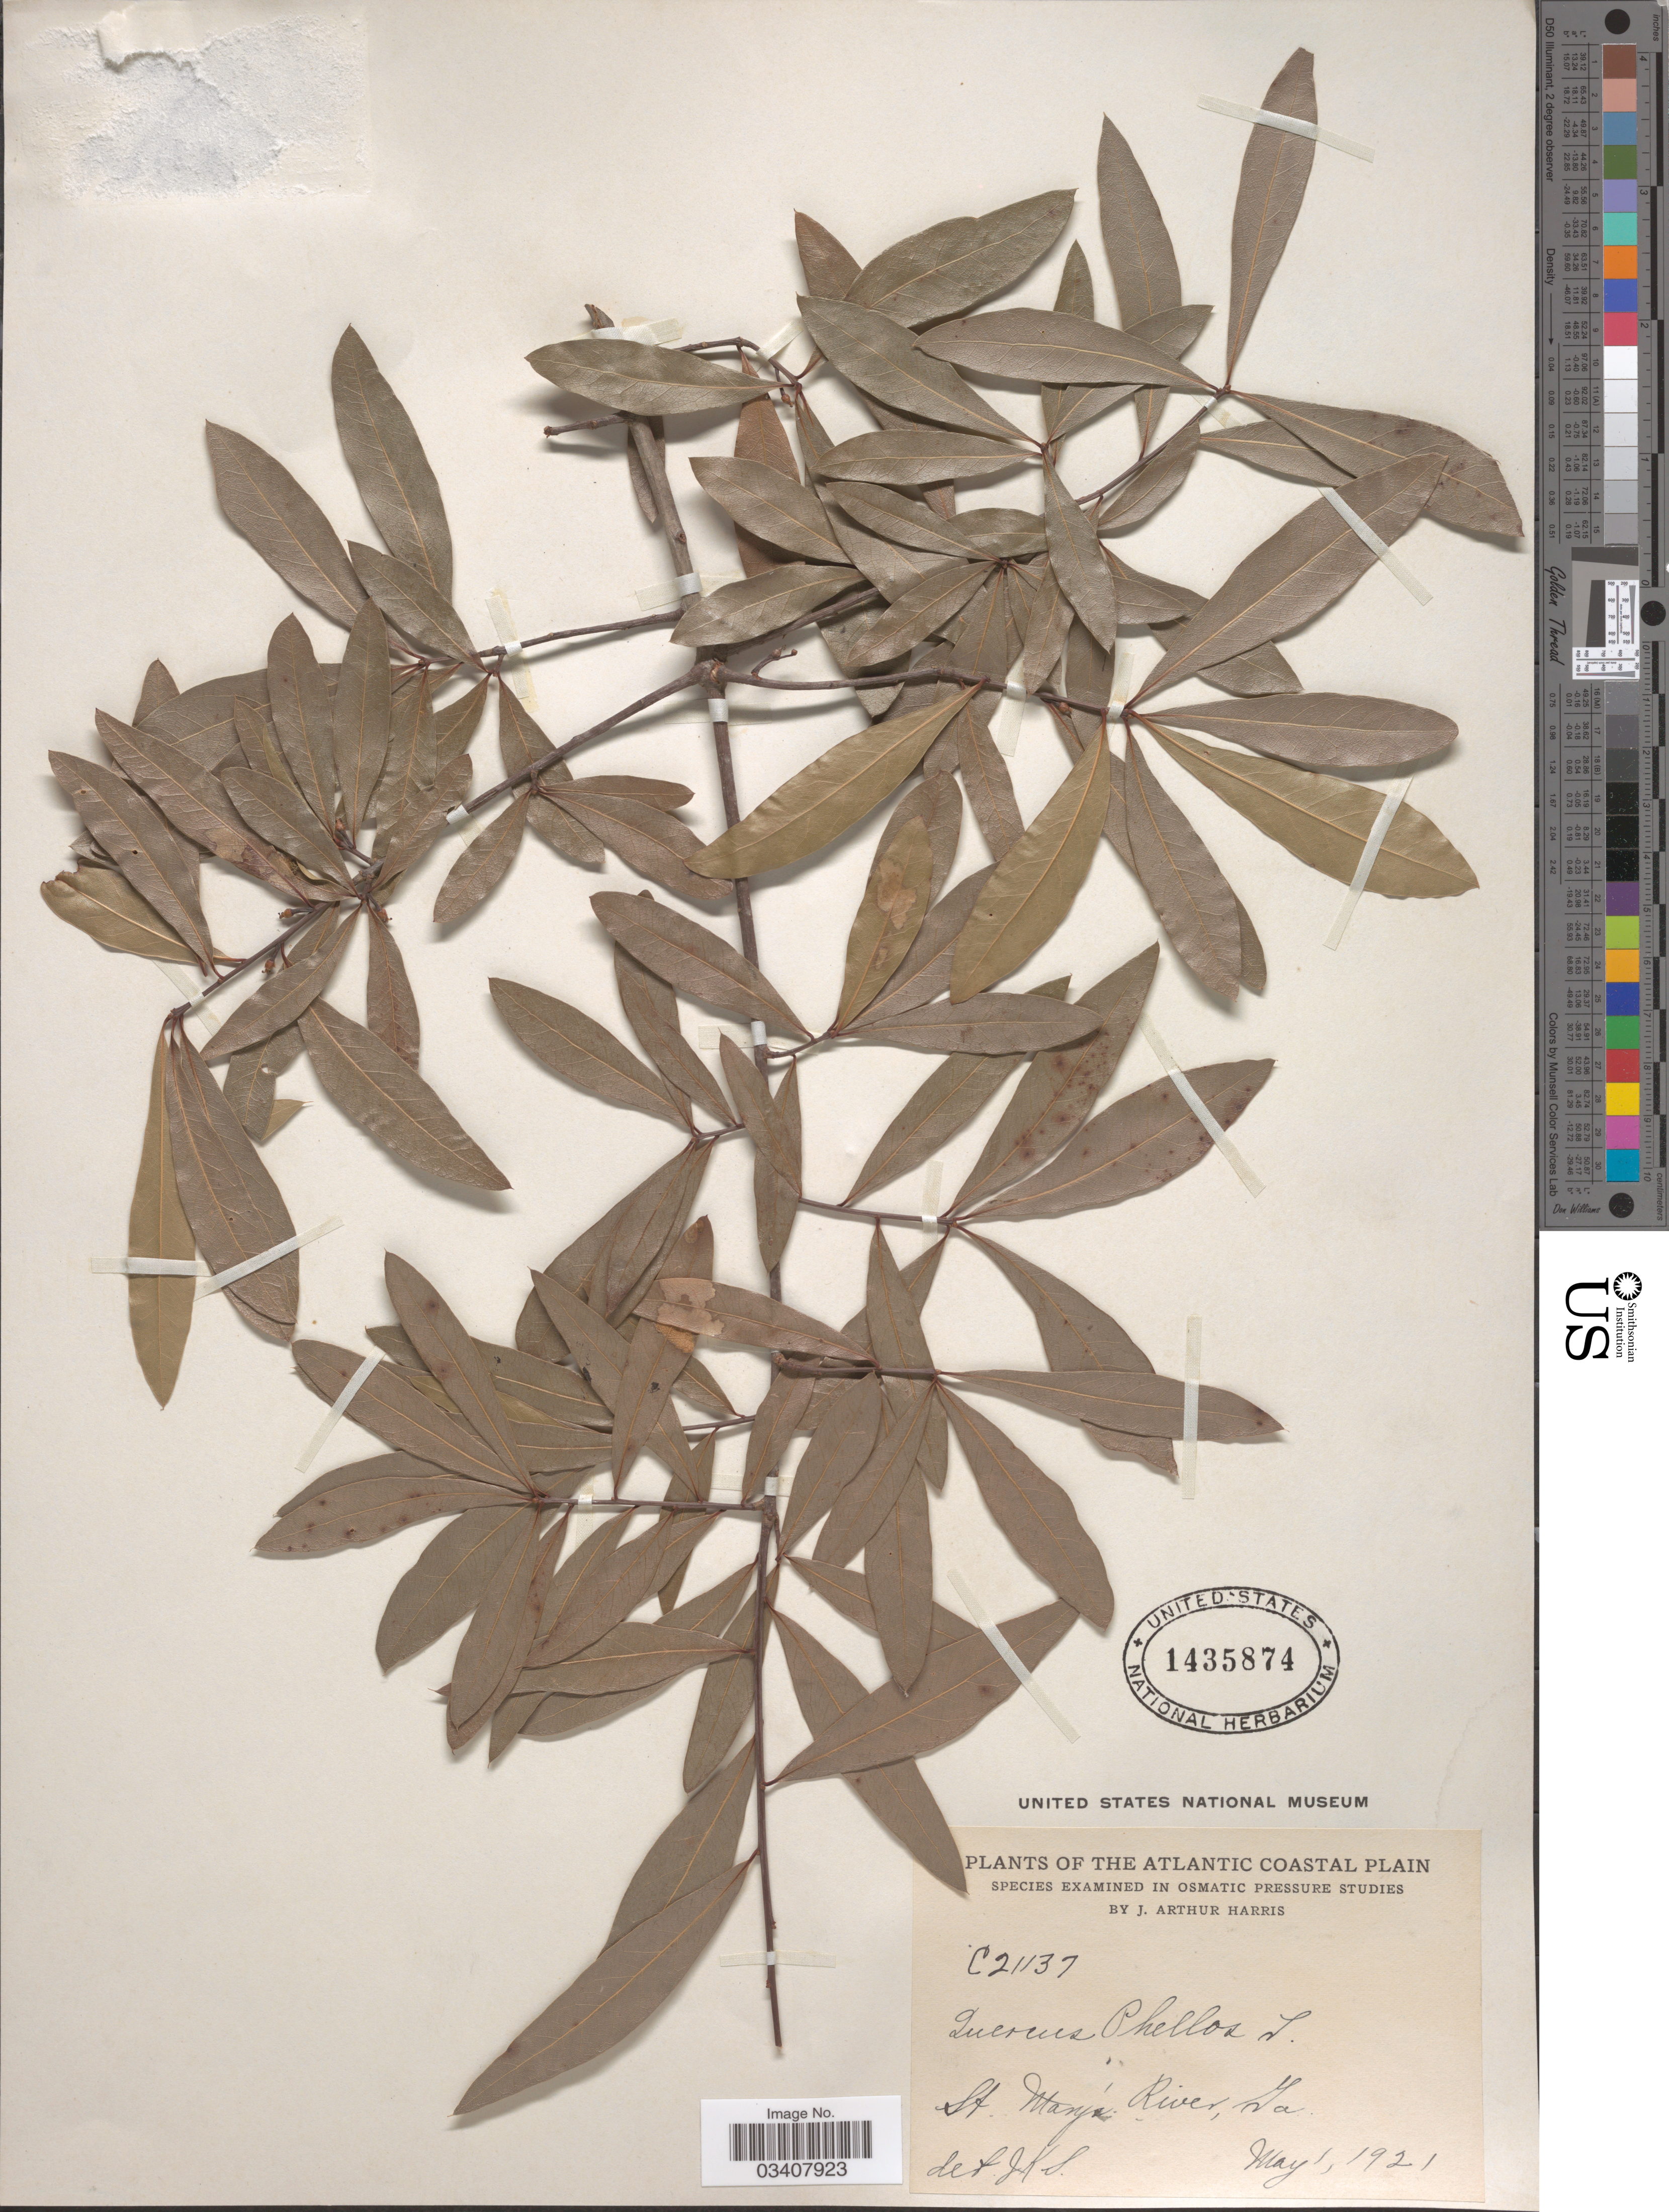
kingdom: Plantae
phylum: Tracheophyta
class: Magnoliopsida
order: Fagales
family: Fagaceae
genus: Quercus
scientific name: Quercus phellos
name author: L.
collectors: J. A. Harris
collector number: C21137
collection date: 1921-05-01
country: United States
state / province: Georgia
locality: The Atlantic Coastal Plain. St. Mary's River.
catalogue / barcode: US 1435874